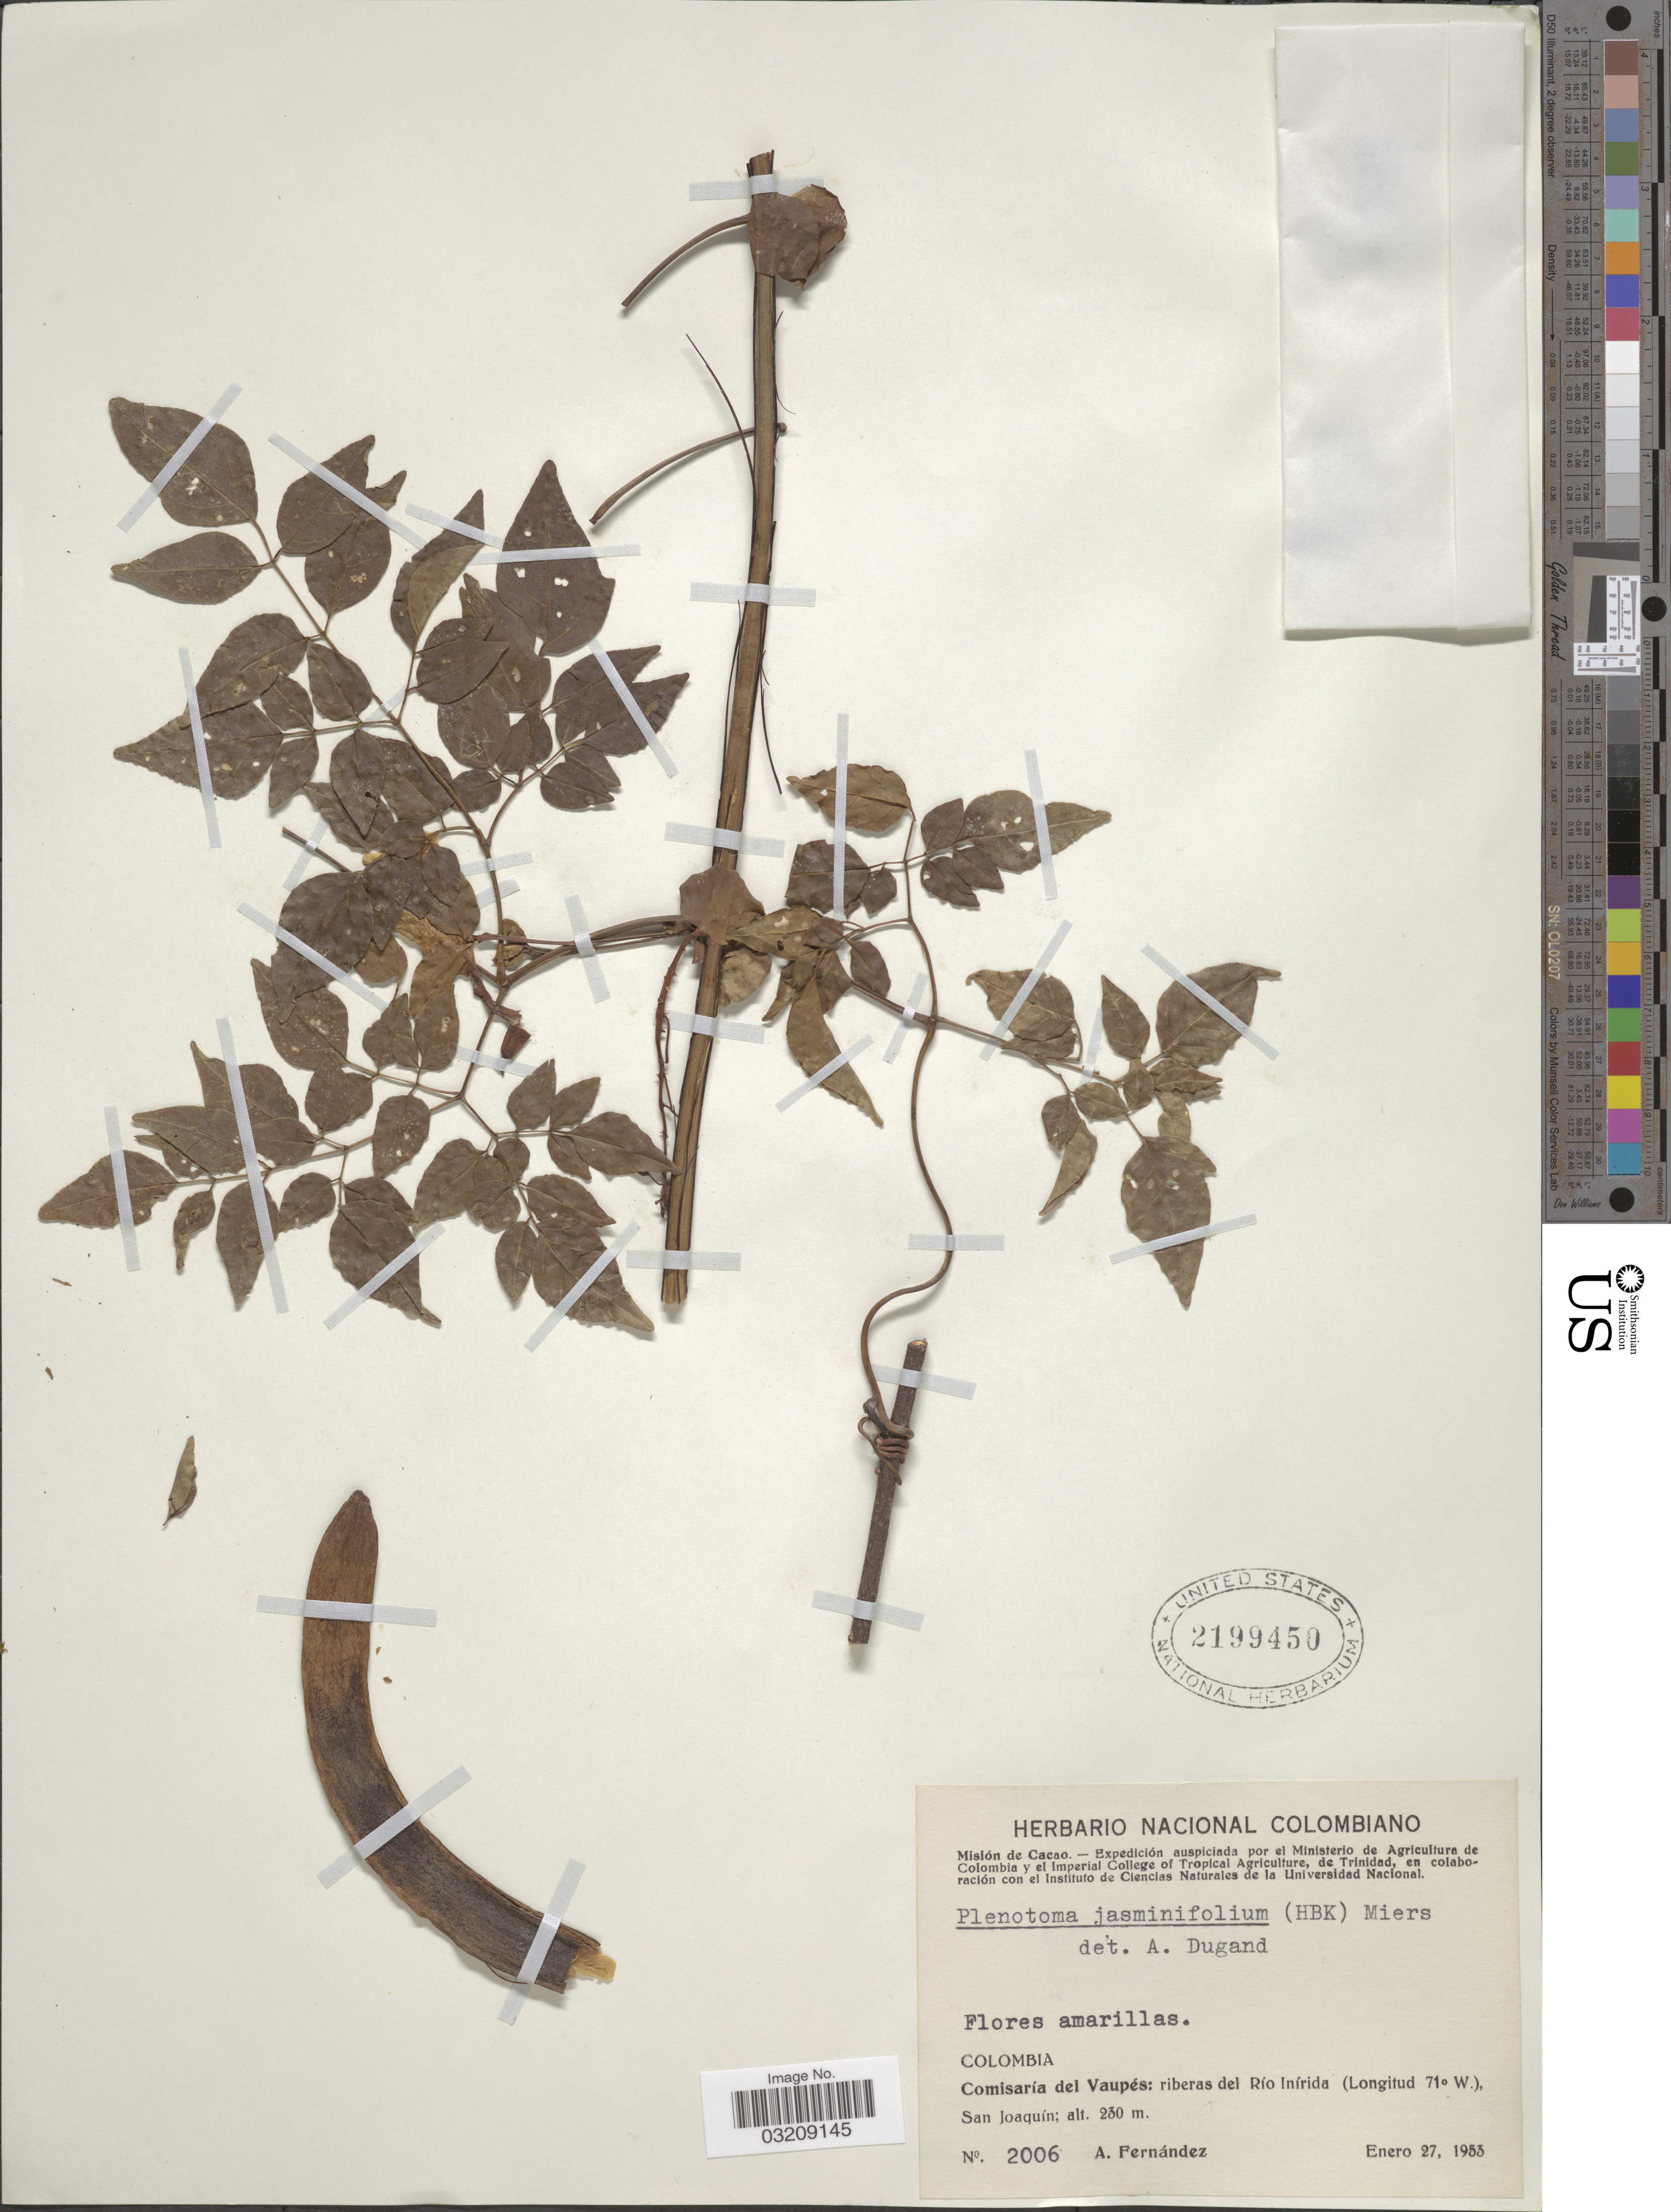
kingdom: Plantae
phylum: Tracheophyta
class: Magnoliopsida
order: Lamiales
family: Bignoniaceae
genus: Pleonotoma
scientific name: Pleonotoma jasminifolia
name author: (Kunth) Miers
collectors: A. Fernández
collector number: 2006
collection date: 1953-01-27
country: Colombia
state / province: Vaupés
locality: Comisaría del Vaupés: riberas del Río Inírida. San Joaquín.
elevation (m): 230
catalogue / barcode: US 2199450